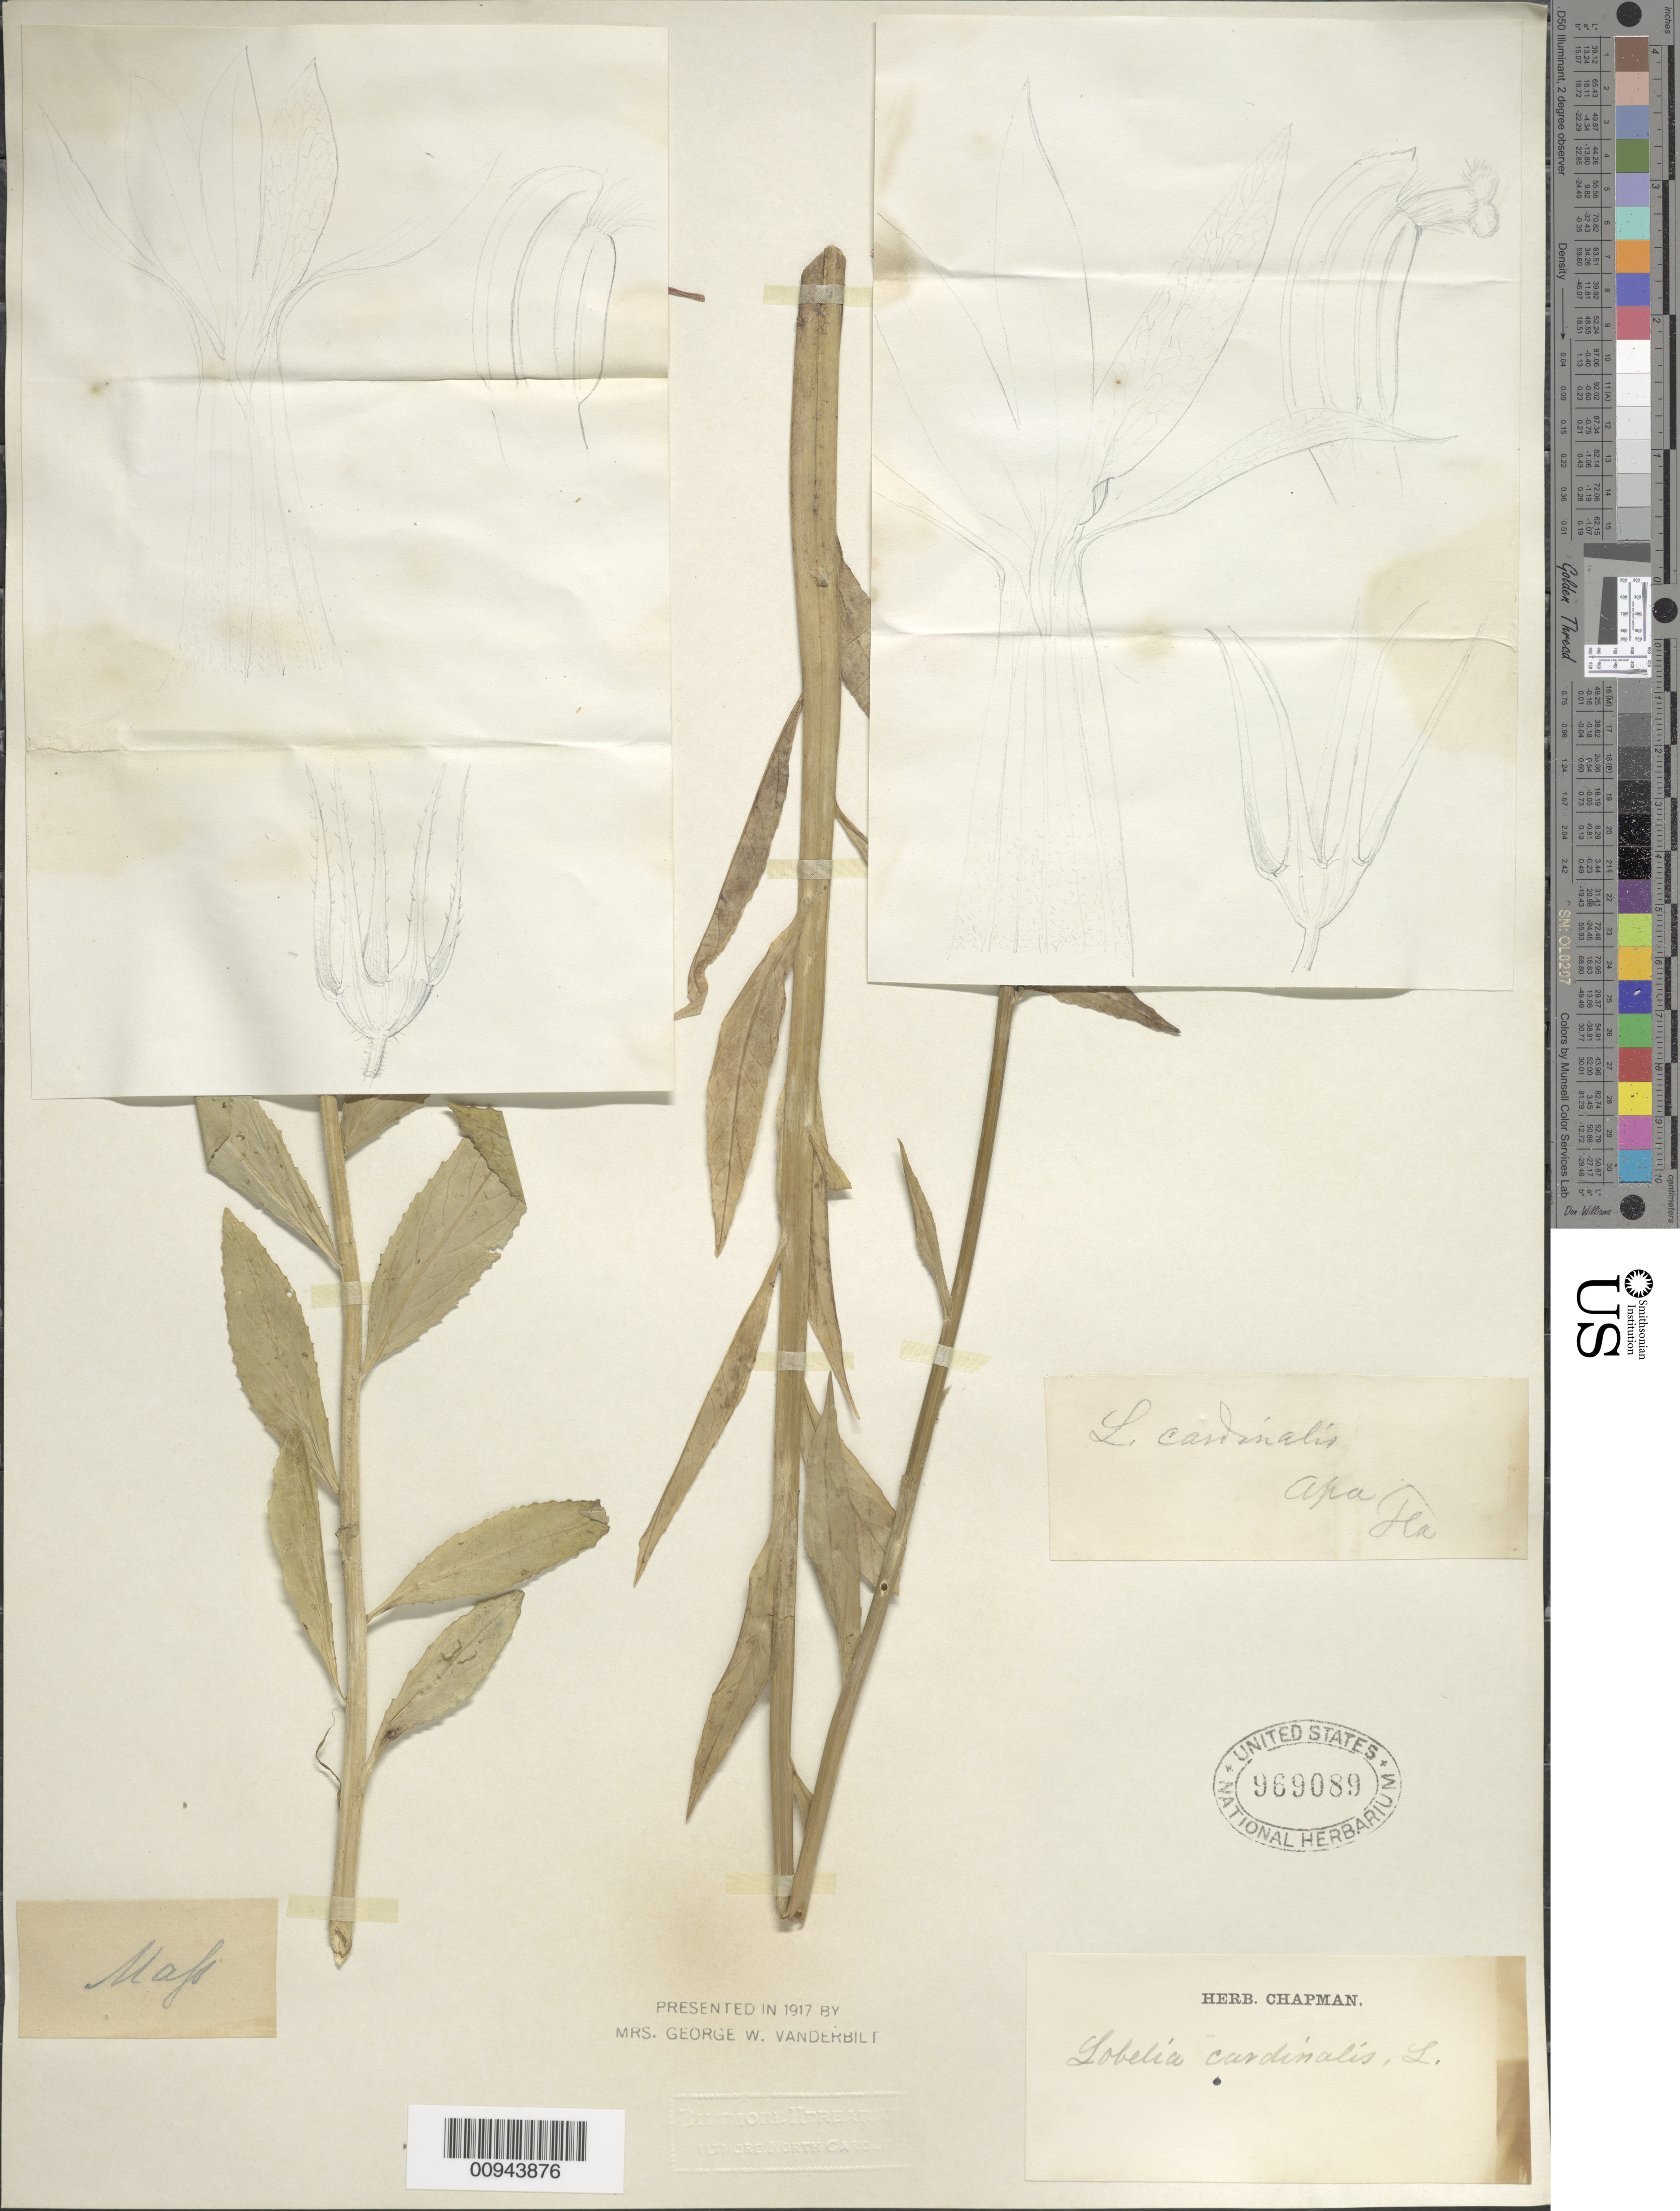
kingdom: Plantae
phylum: Tracheophyta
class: Magnoliopsida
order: Asterales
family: Campanulaceae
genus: Lobelia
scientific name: Lobelia cardinalis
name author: L.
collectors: A. Chapman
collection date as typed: Jul ---- to -- Aug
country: United States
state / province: Florida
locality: Apalachicola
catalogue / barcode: US 969089